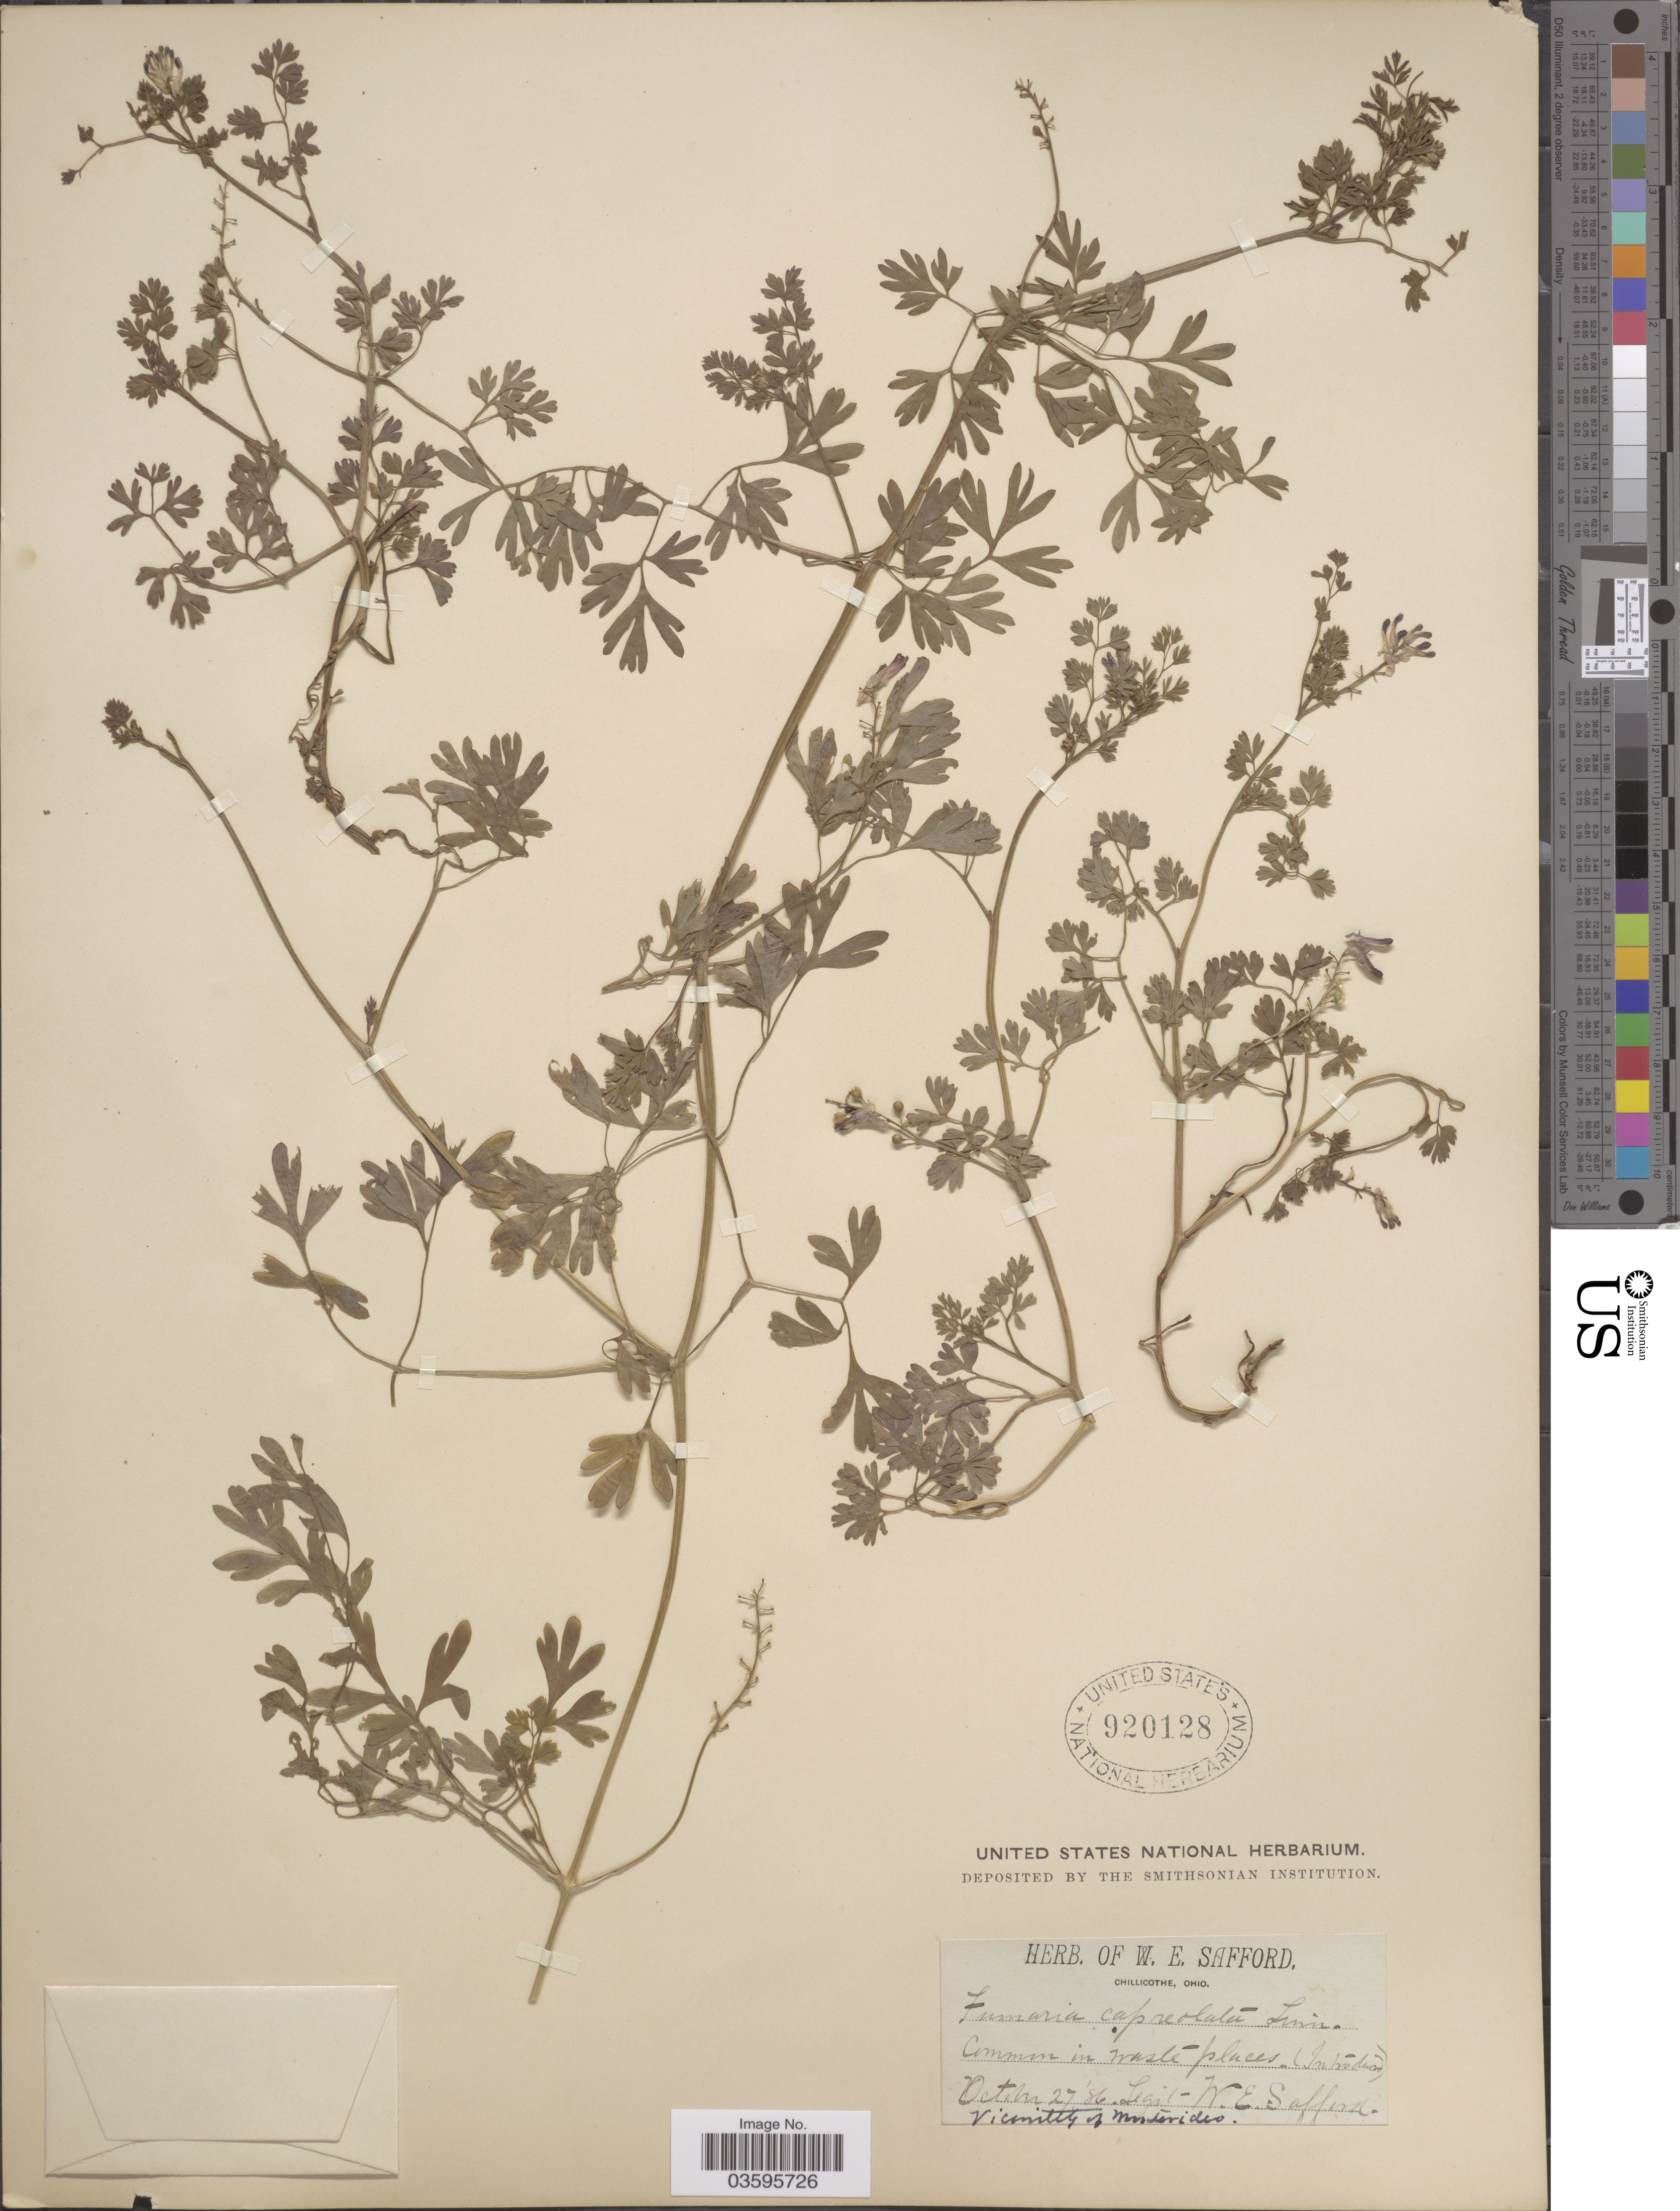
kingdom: Plantae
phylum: Tracheophyta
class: Magnoliopsida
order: Ranunculales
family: Papaveraceae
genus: Fumaria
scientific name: Fumaria capreolata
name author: L.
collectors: W. E. Safford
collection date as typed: Transcribed d/m/y: 27/10/86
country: Uruguay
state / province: Montevideo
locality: Vicinity of Montevideo.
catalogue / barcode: US 920128